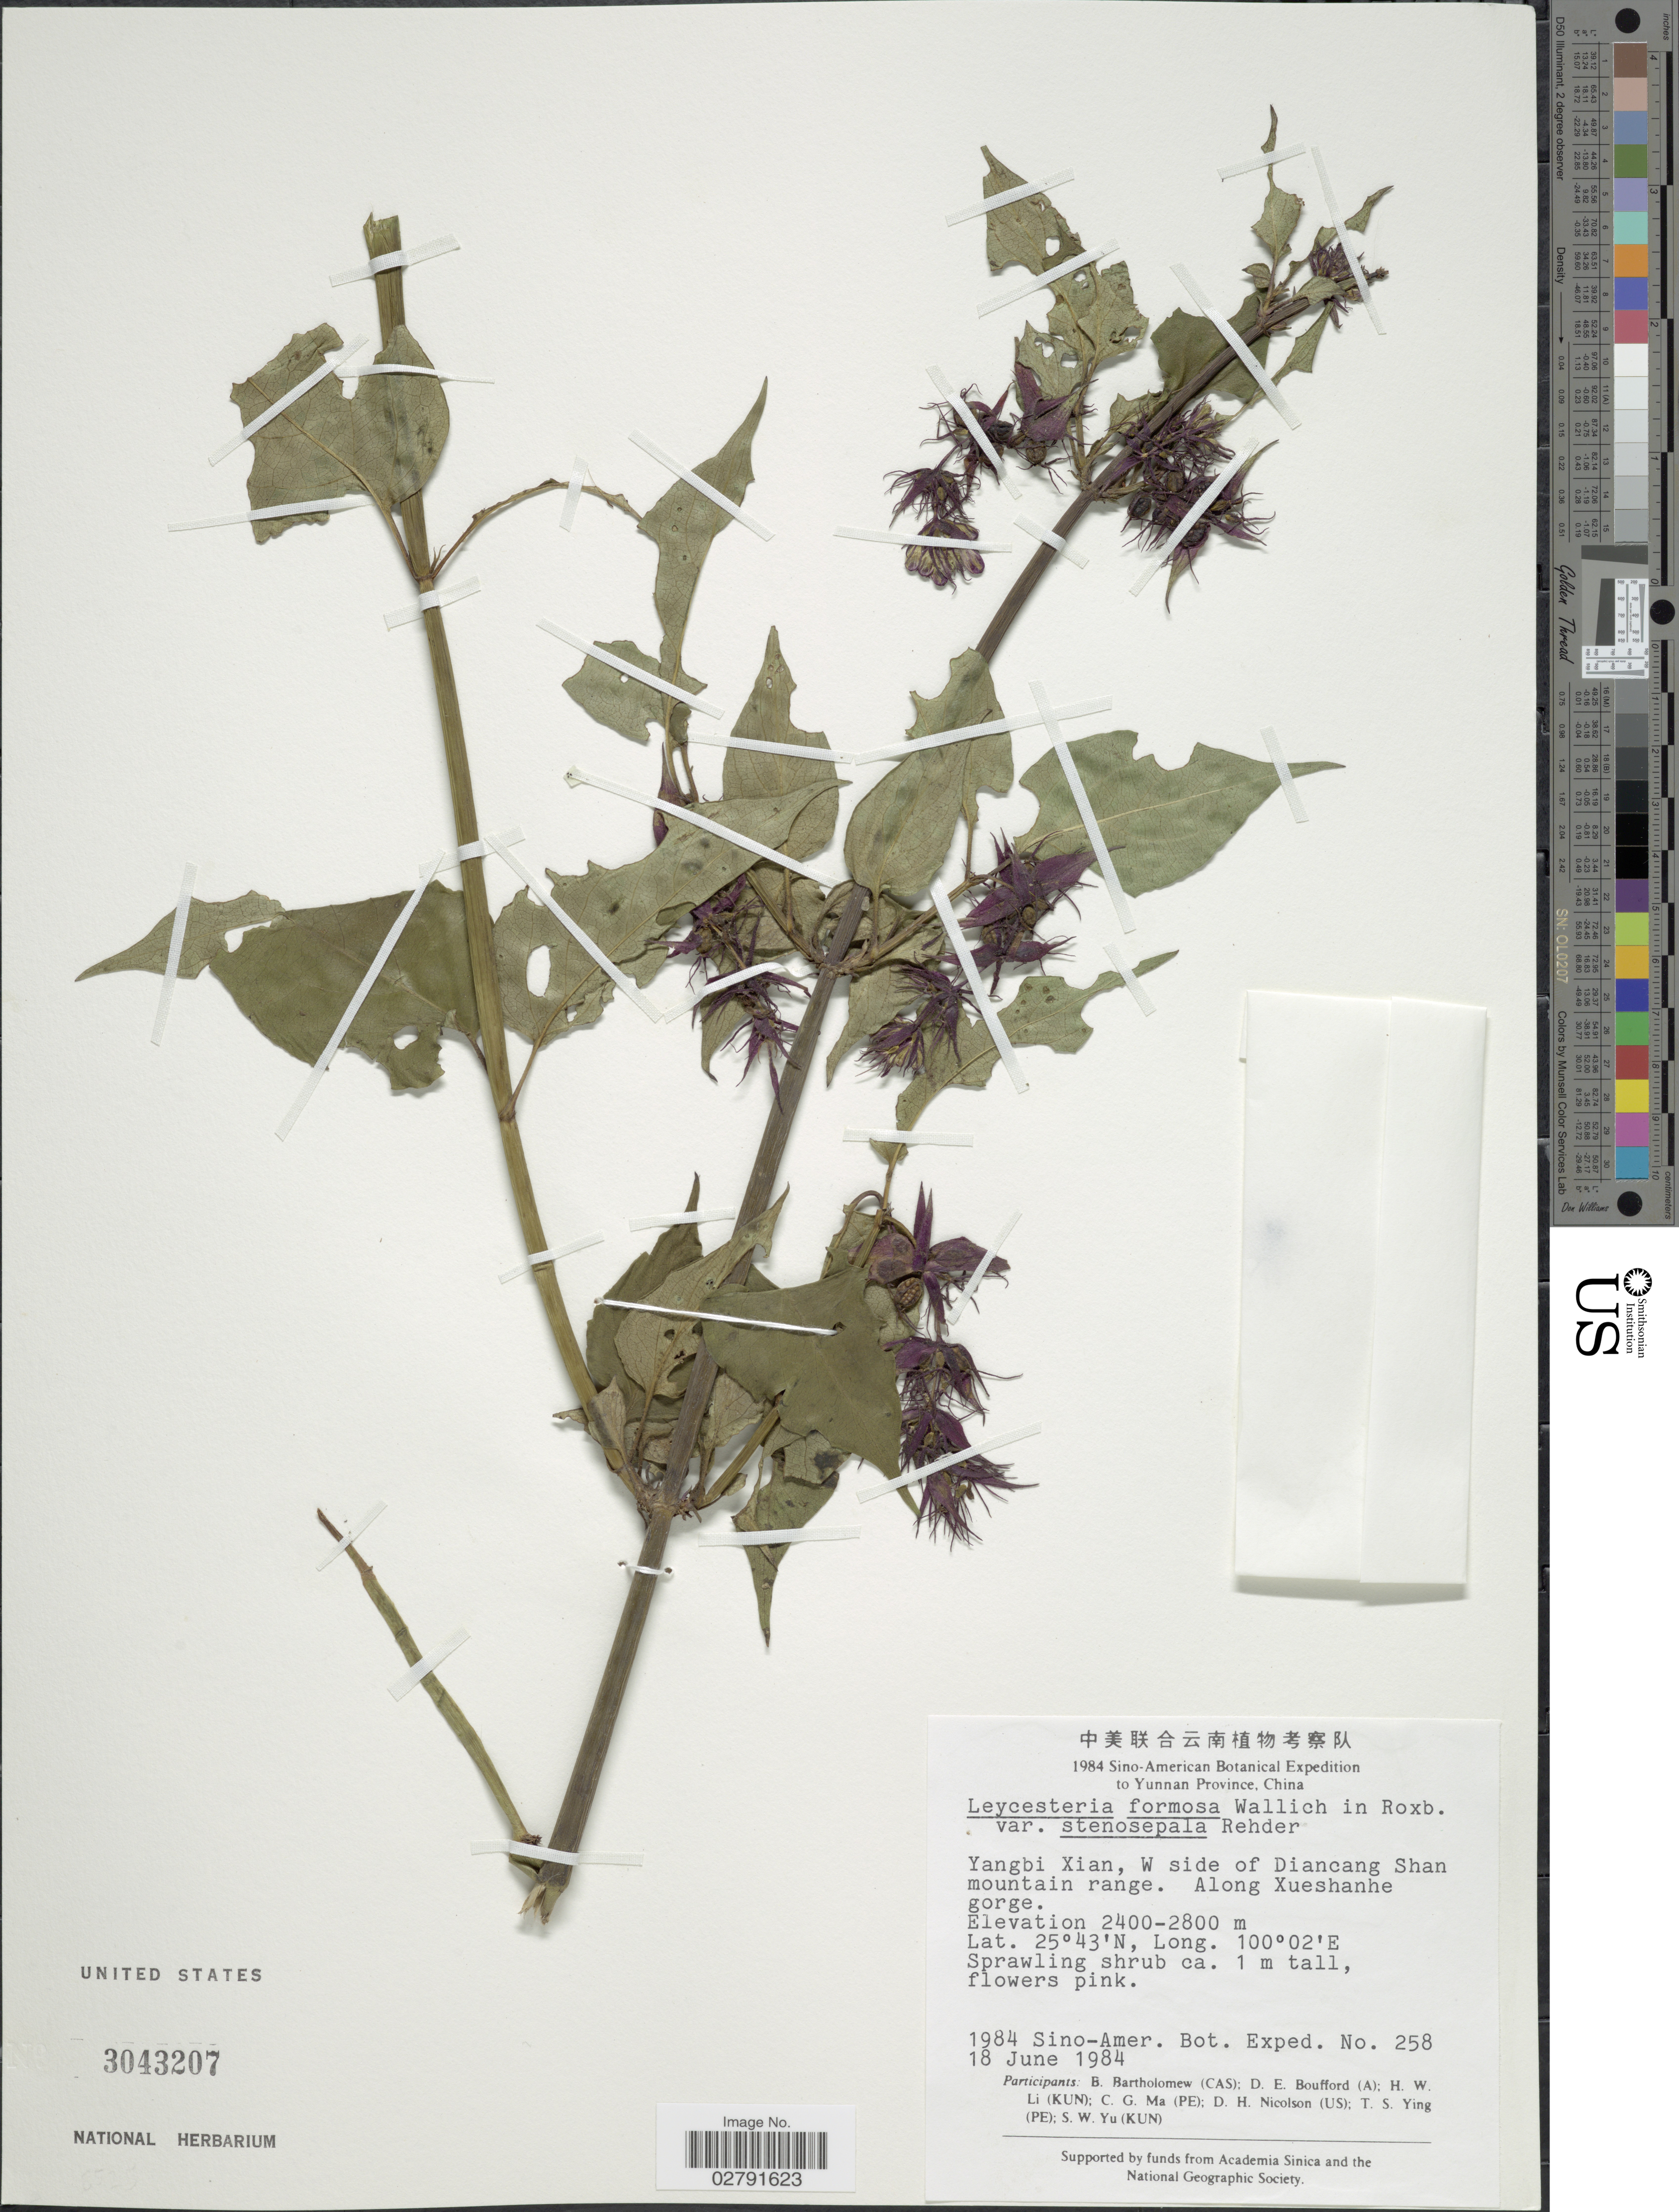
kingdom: Plantae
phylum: Tracheophyta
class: Magnoliopsida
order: Dipsacales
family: Caprifoliaceae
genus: Leycesteria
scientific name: Leycesteria formosa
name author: Wall.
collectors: Sino-Amer. Bot. Exped. 1984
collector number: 258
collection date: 1984-06-18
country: China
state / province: Yunnan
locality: Yangbi Xian, W side of Diancang Shan mountain range. Along Xueshanhe gorge.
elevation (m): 2400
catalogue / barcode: US 3043207